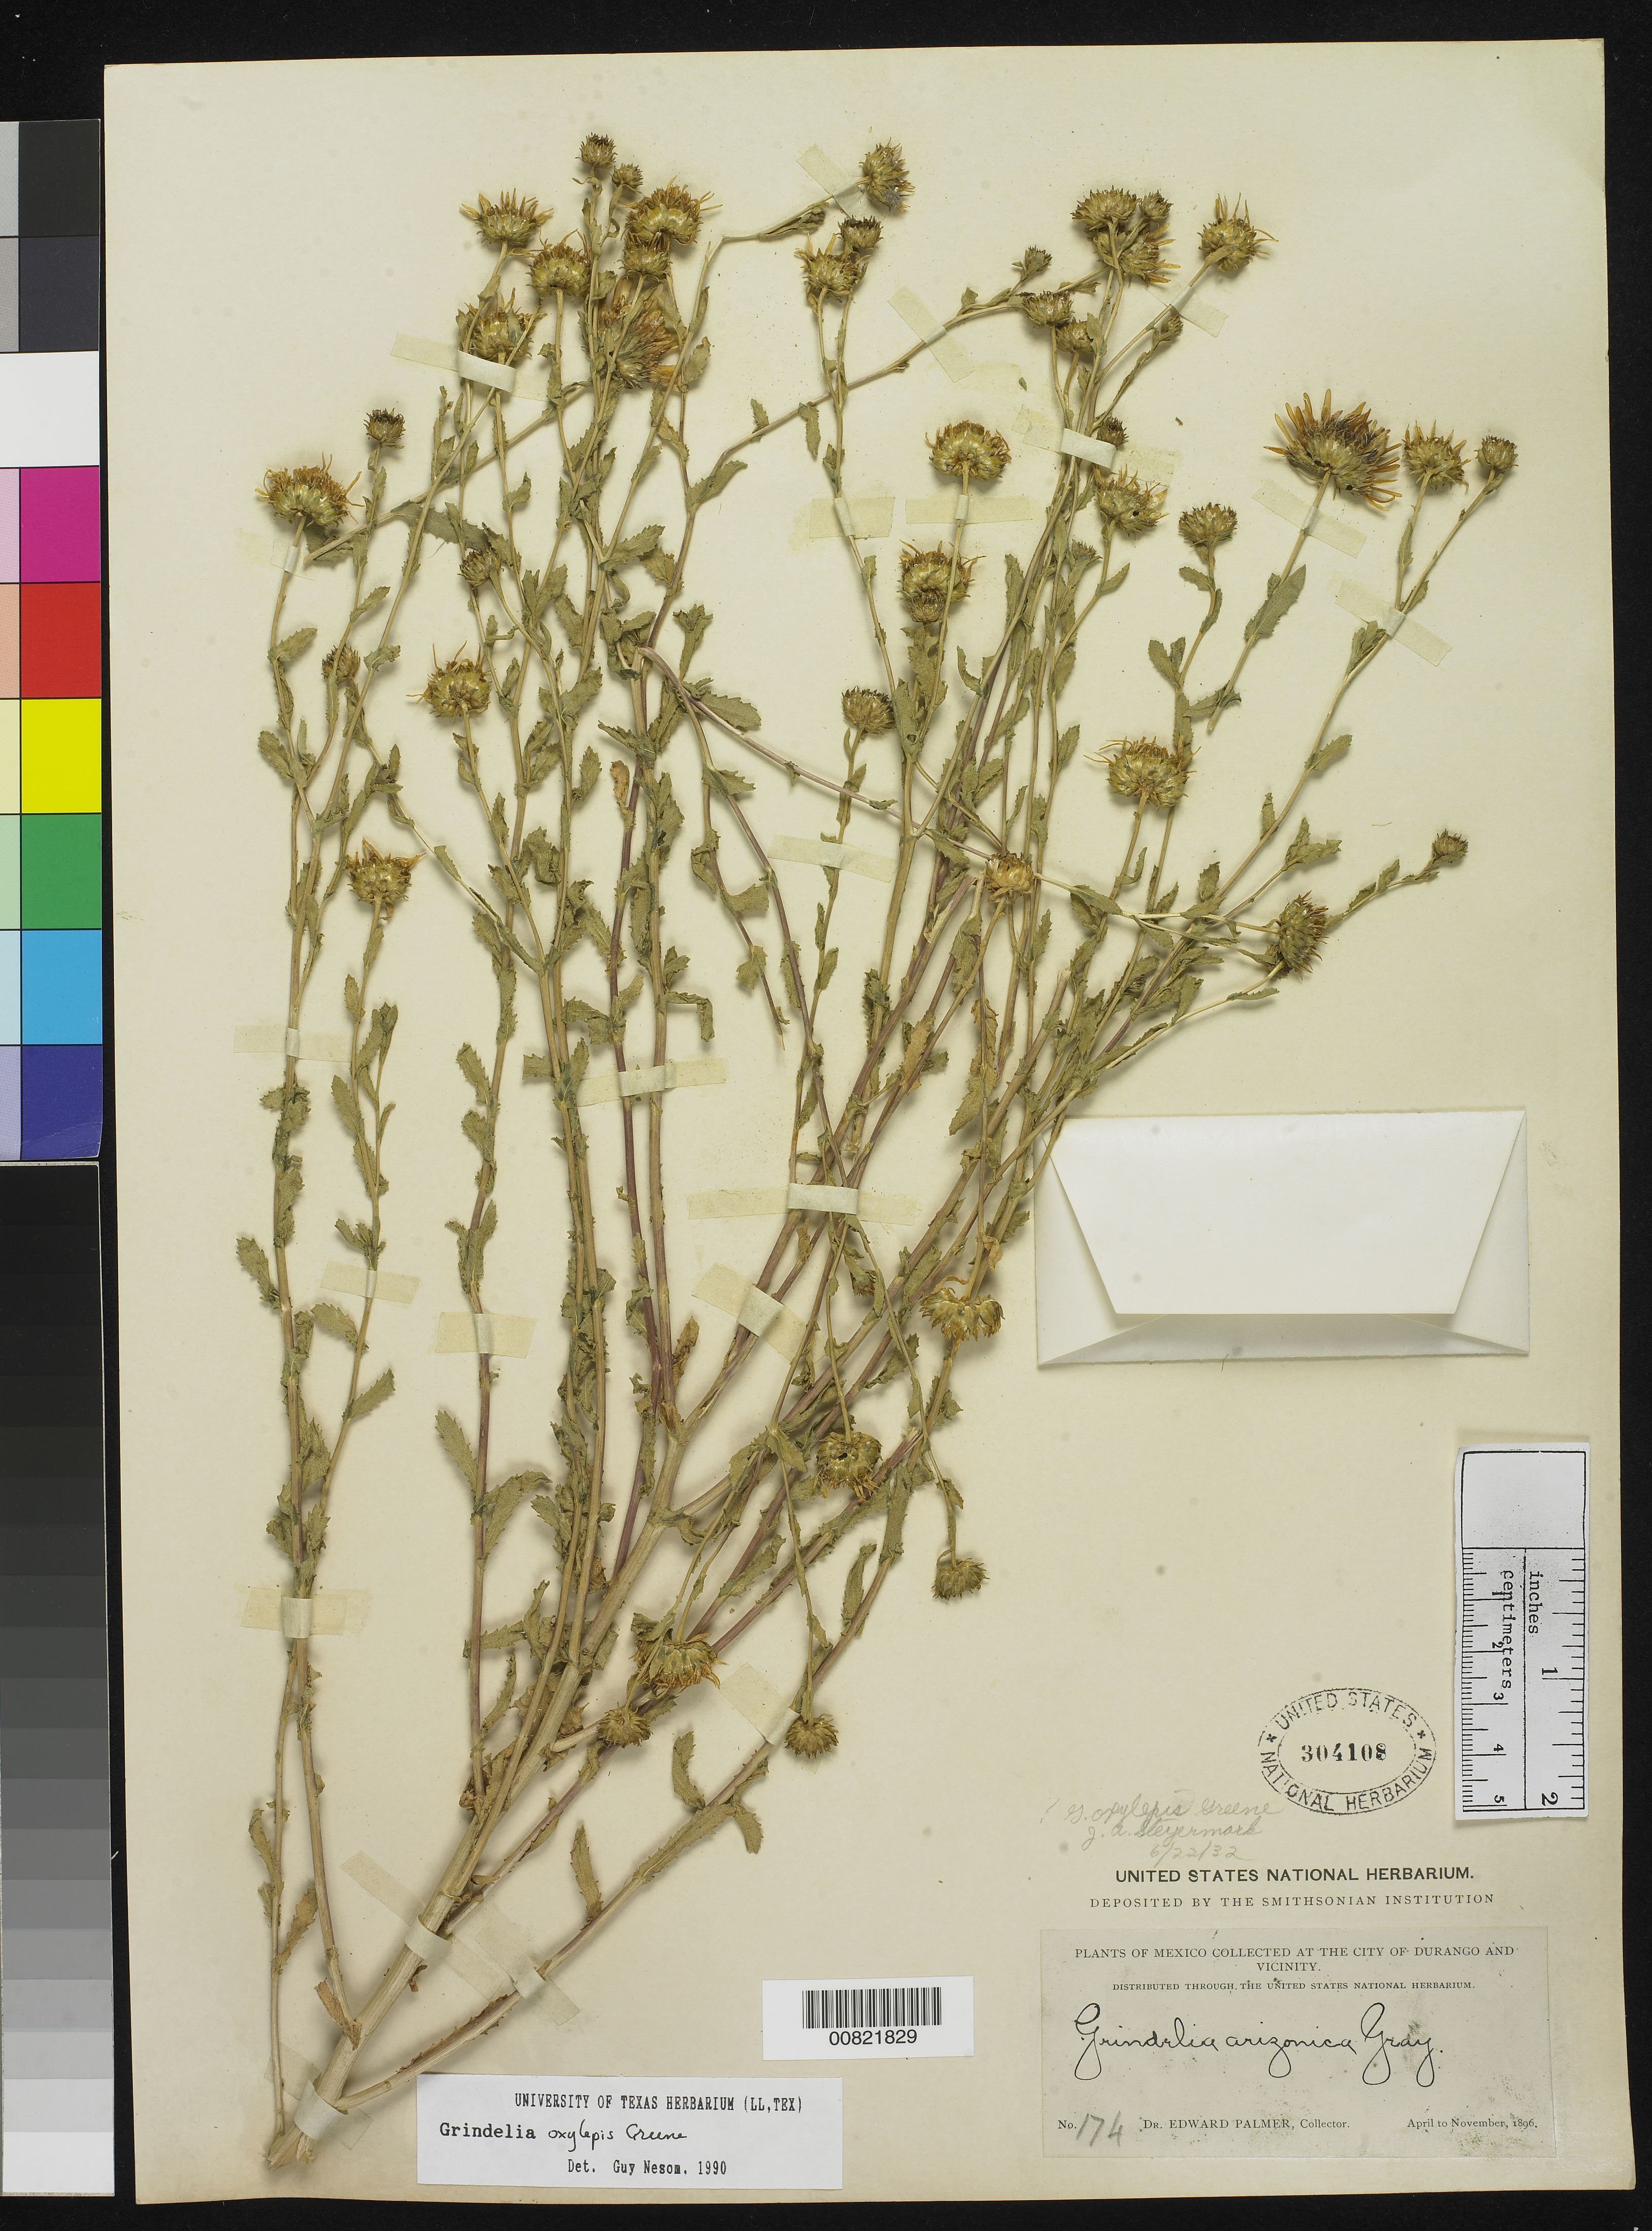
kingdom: Plantae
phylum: Tracheophyta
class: Magnoliopsida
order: Asterales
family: Asteraceae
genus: Grindelia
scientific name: Grindelia oxylepis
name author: Greene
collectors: E. Palmer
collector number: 174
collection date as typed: Apr 1896 to -- Nov 1896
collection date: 1896-04/1896-11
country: Mexico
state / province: Durango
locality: City of Durango and vicinity.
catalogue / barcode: US 304108